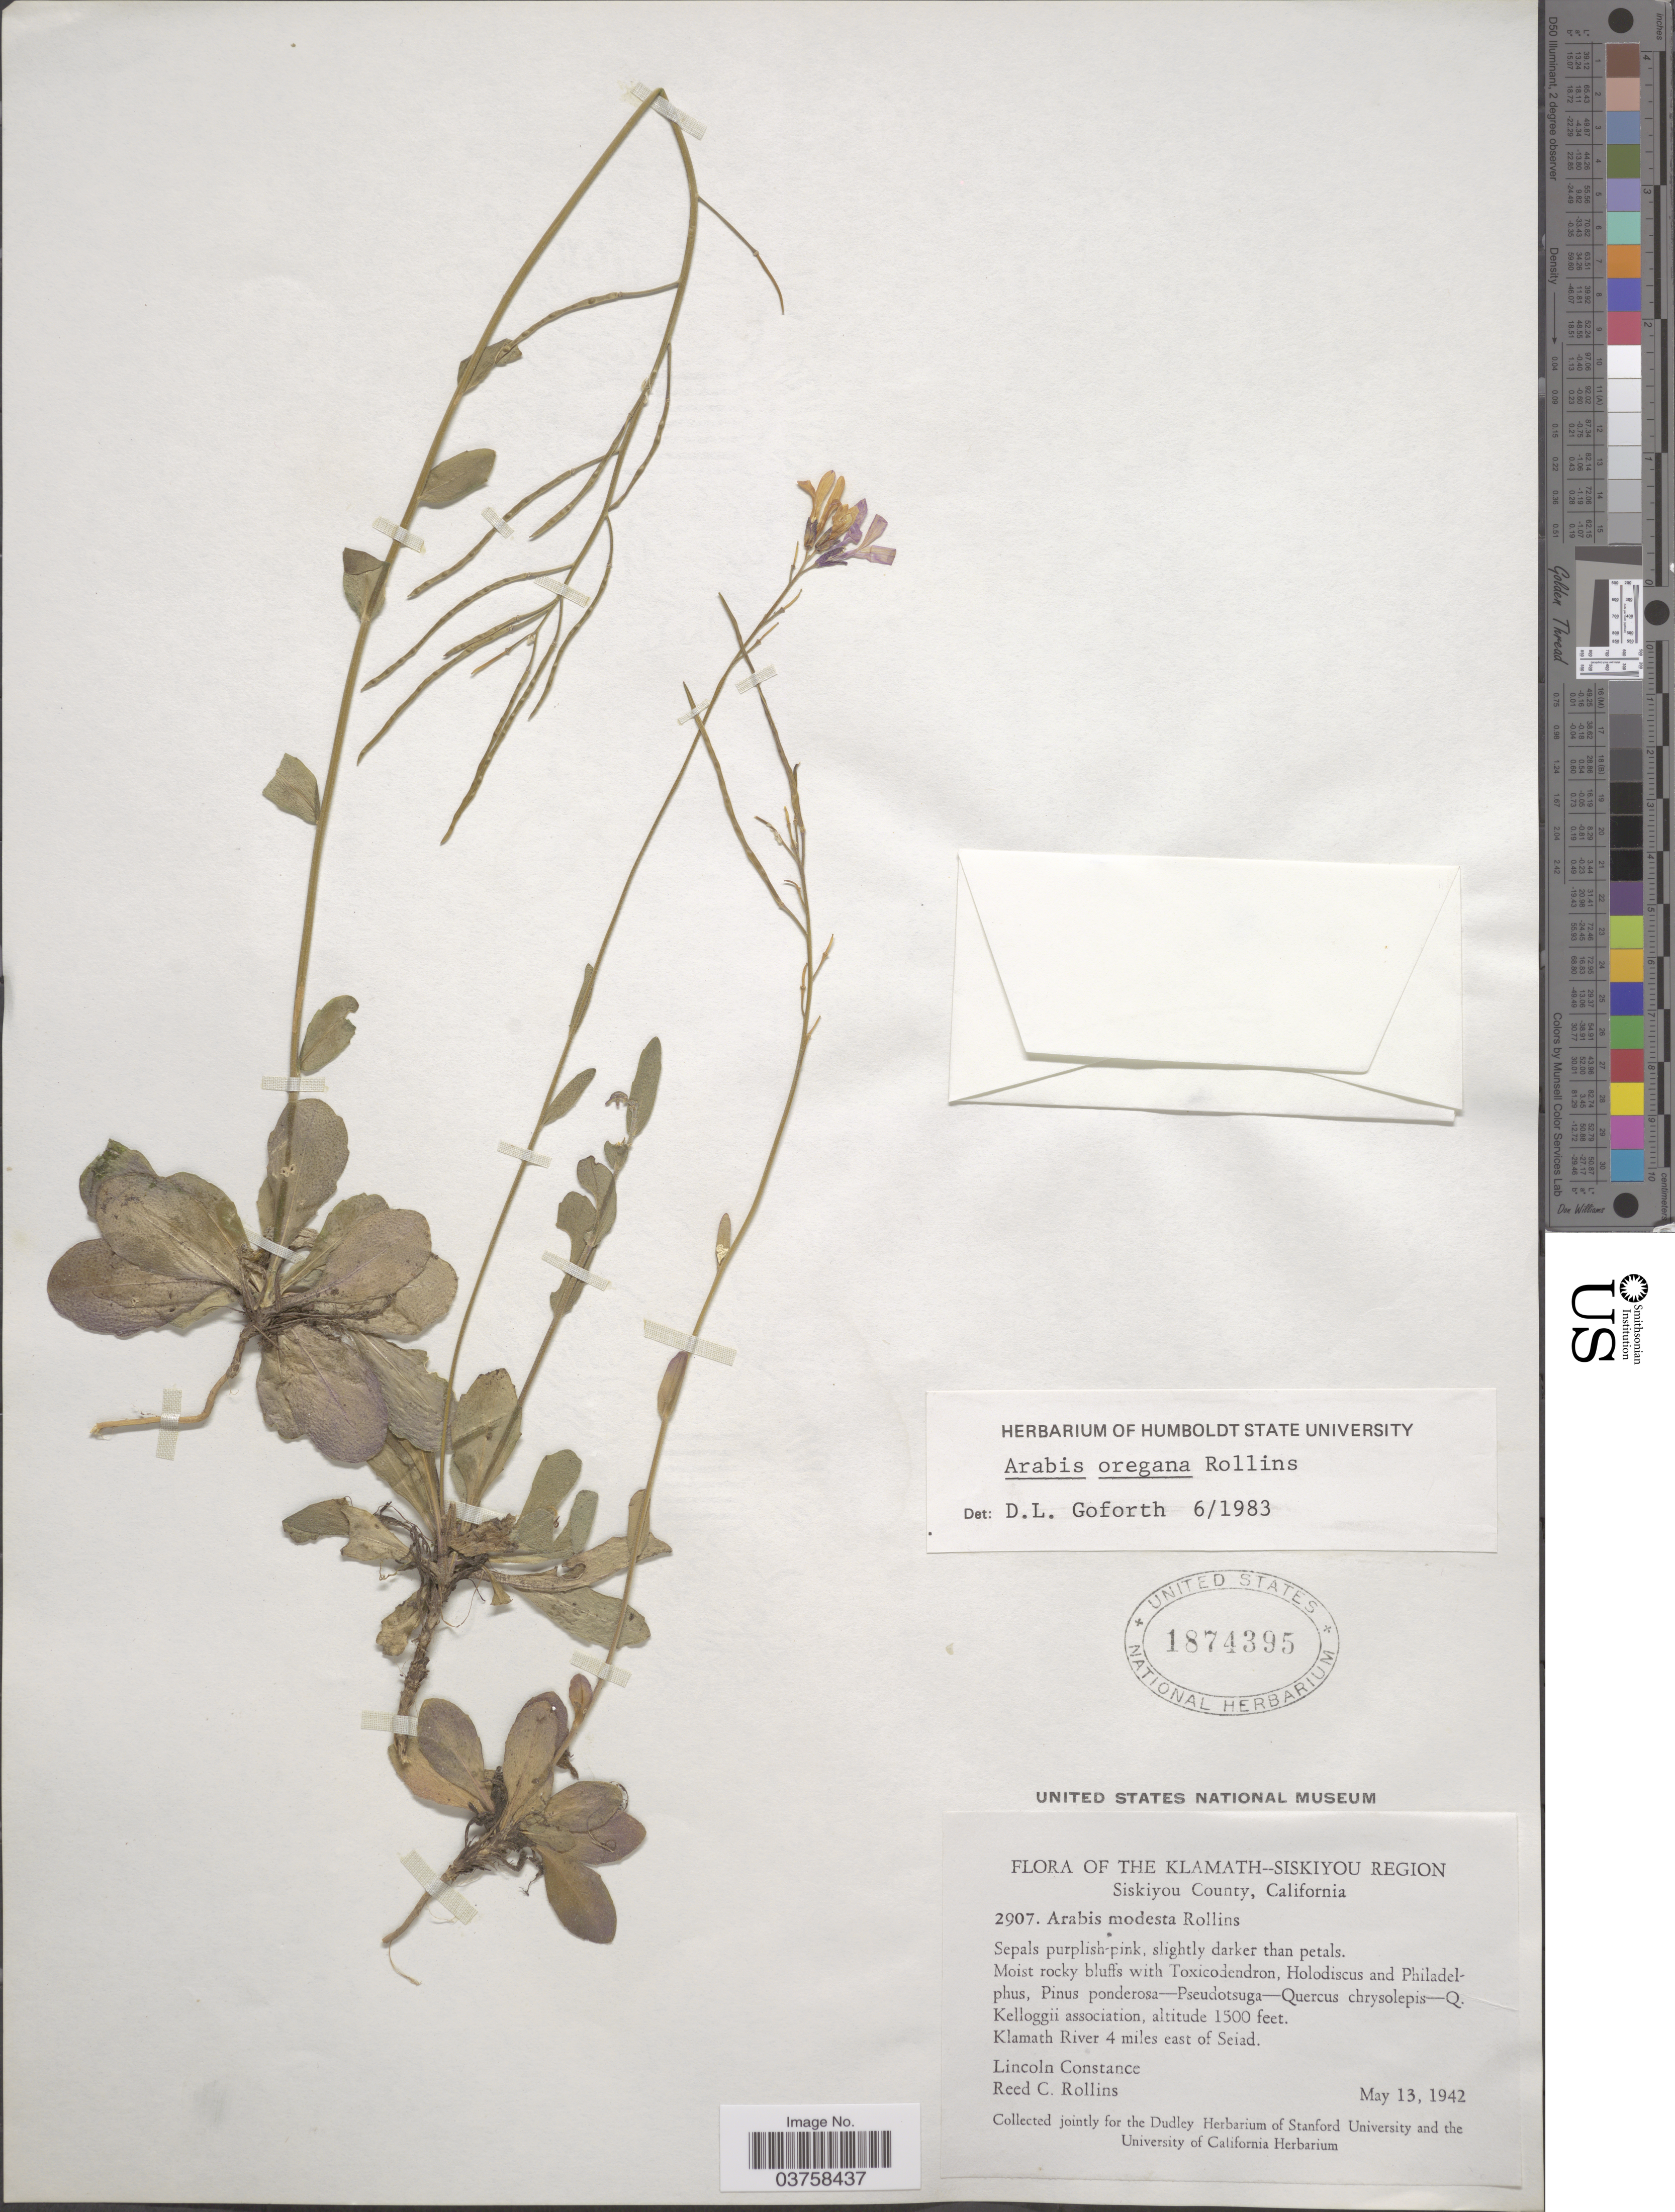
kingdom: Plantae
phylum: Tracheophyta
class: Magnoliopsida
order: Brassicales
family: Brassicaceae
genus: Arabis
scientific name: Arabis oregana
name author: Rollins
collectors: L. Constance & R. C. Rollins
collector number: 2907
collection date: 1942-05-13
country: United States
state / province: California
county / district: Siskiyou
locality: The Klamath-Siskiyou Region. Siskiyou County. Klamath River 4 miles east of Seiad.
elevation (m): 457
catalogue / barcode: US 1874395